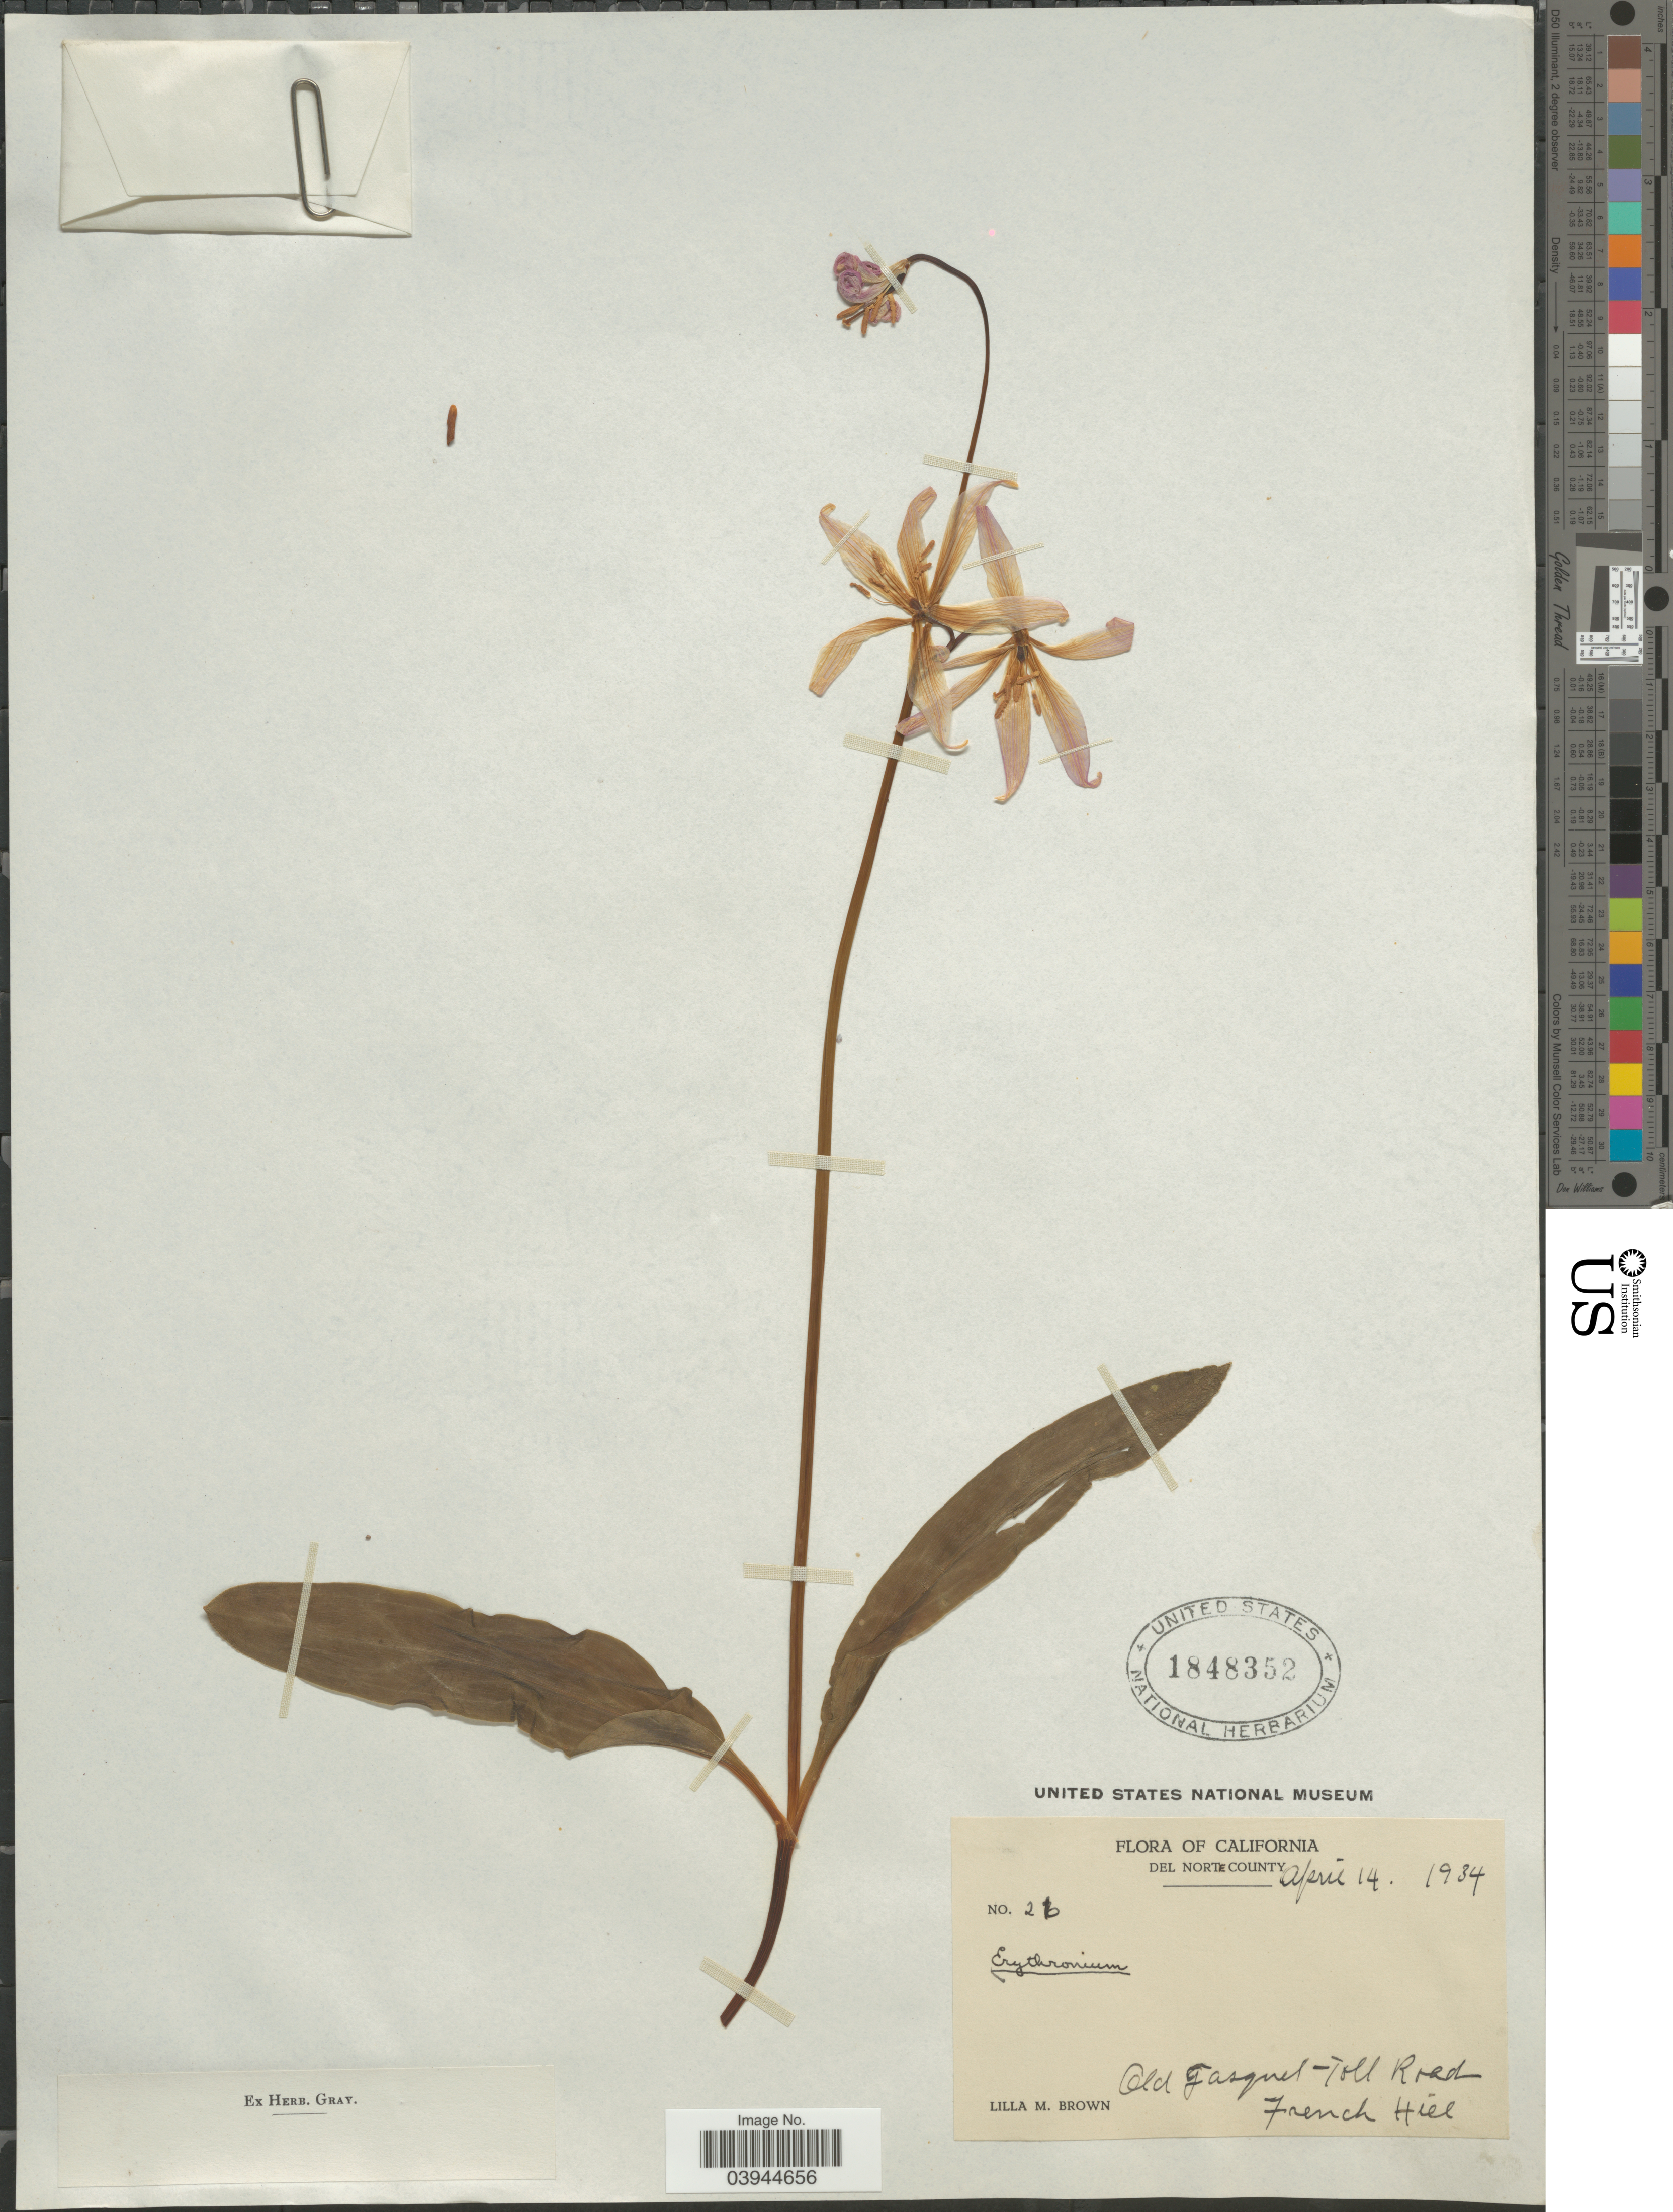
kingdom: Plantae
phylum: Tracheophyta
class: Liliopsida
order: Liliales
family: Liliaceae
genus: Erythronium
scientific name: Erythronium sp.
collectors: L. M. Brown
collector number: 21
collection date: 1934-04-14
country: United States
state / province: California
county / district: Del Norte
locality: Del Norte County. Old Gasquet-Toll Road. French Hill.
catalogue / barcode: US 1848352